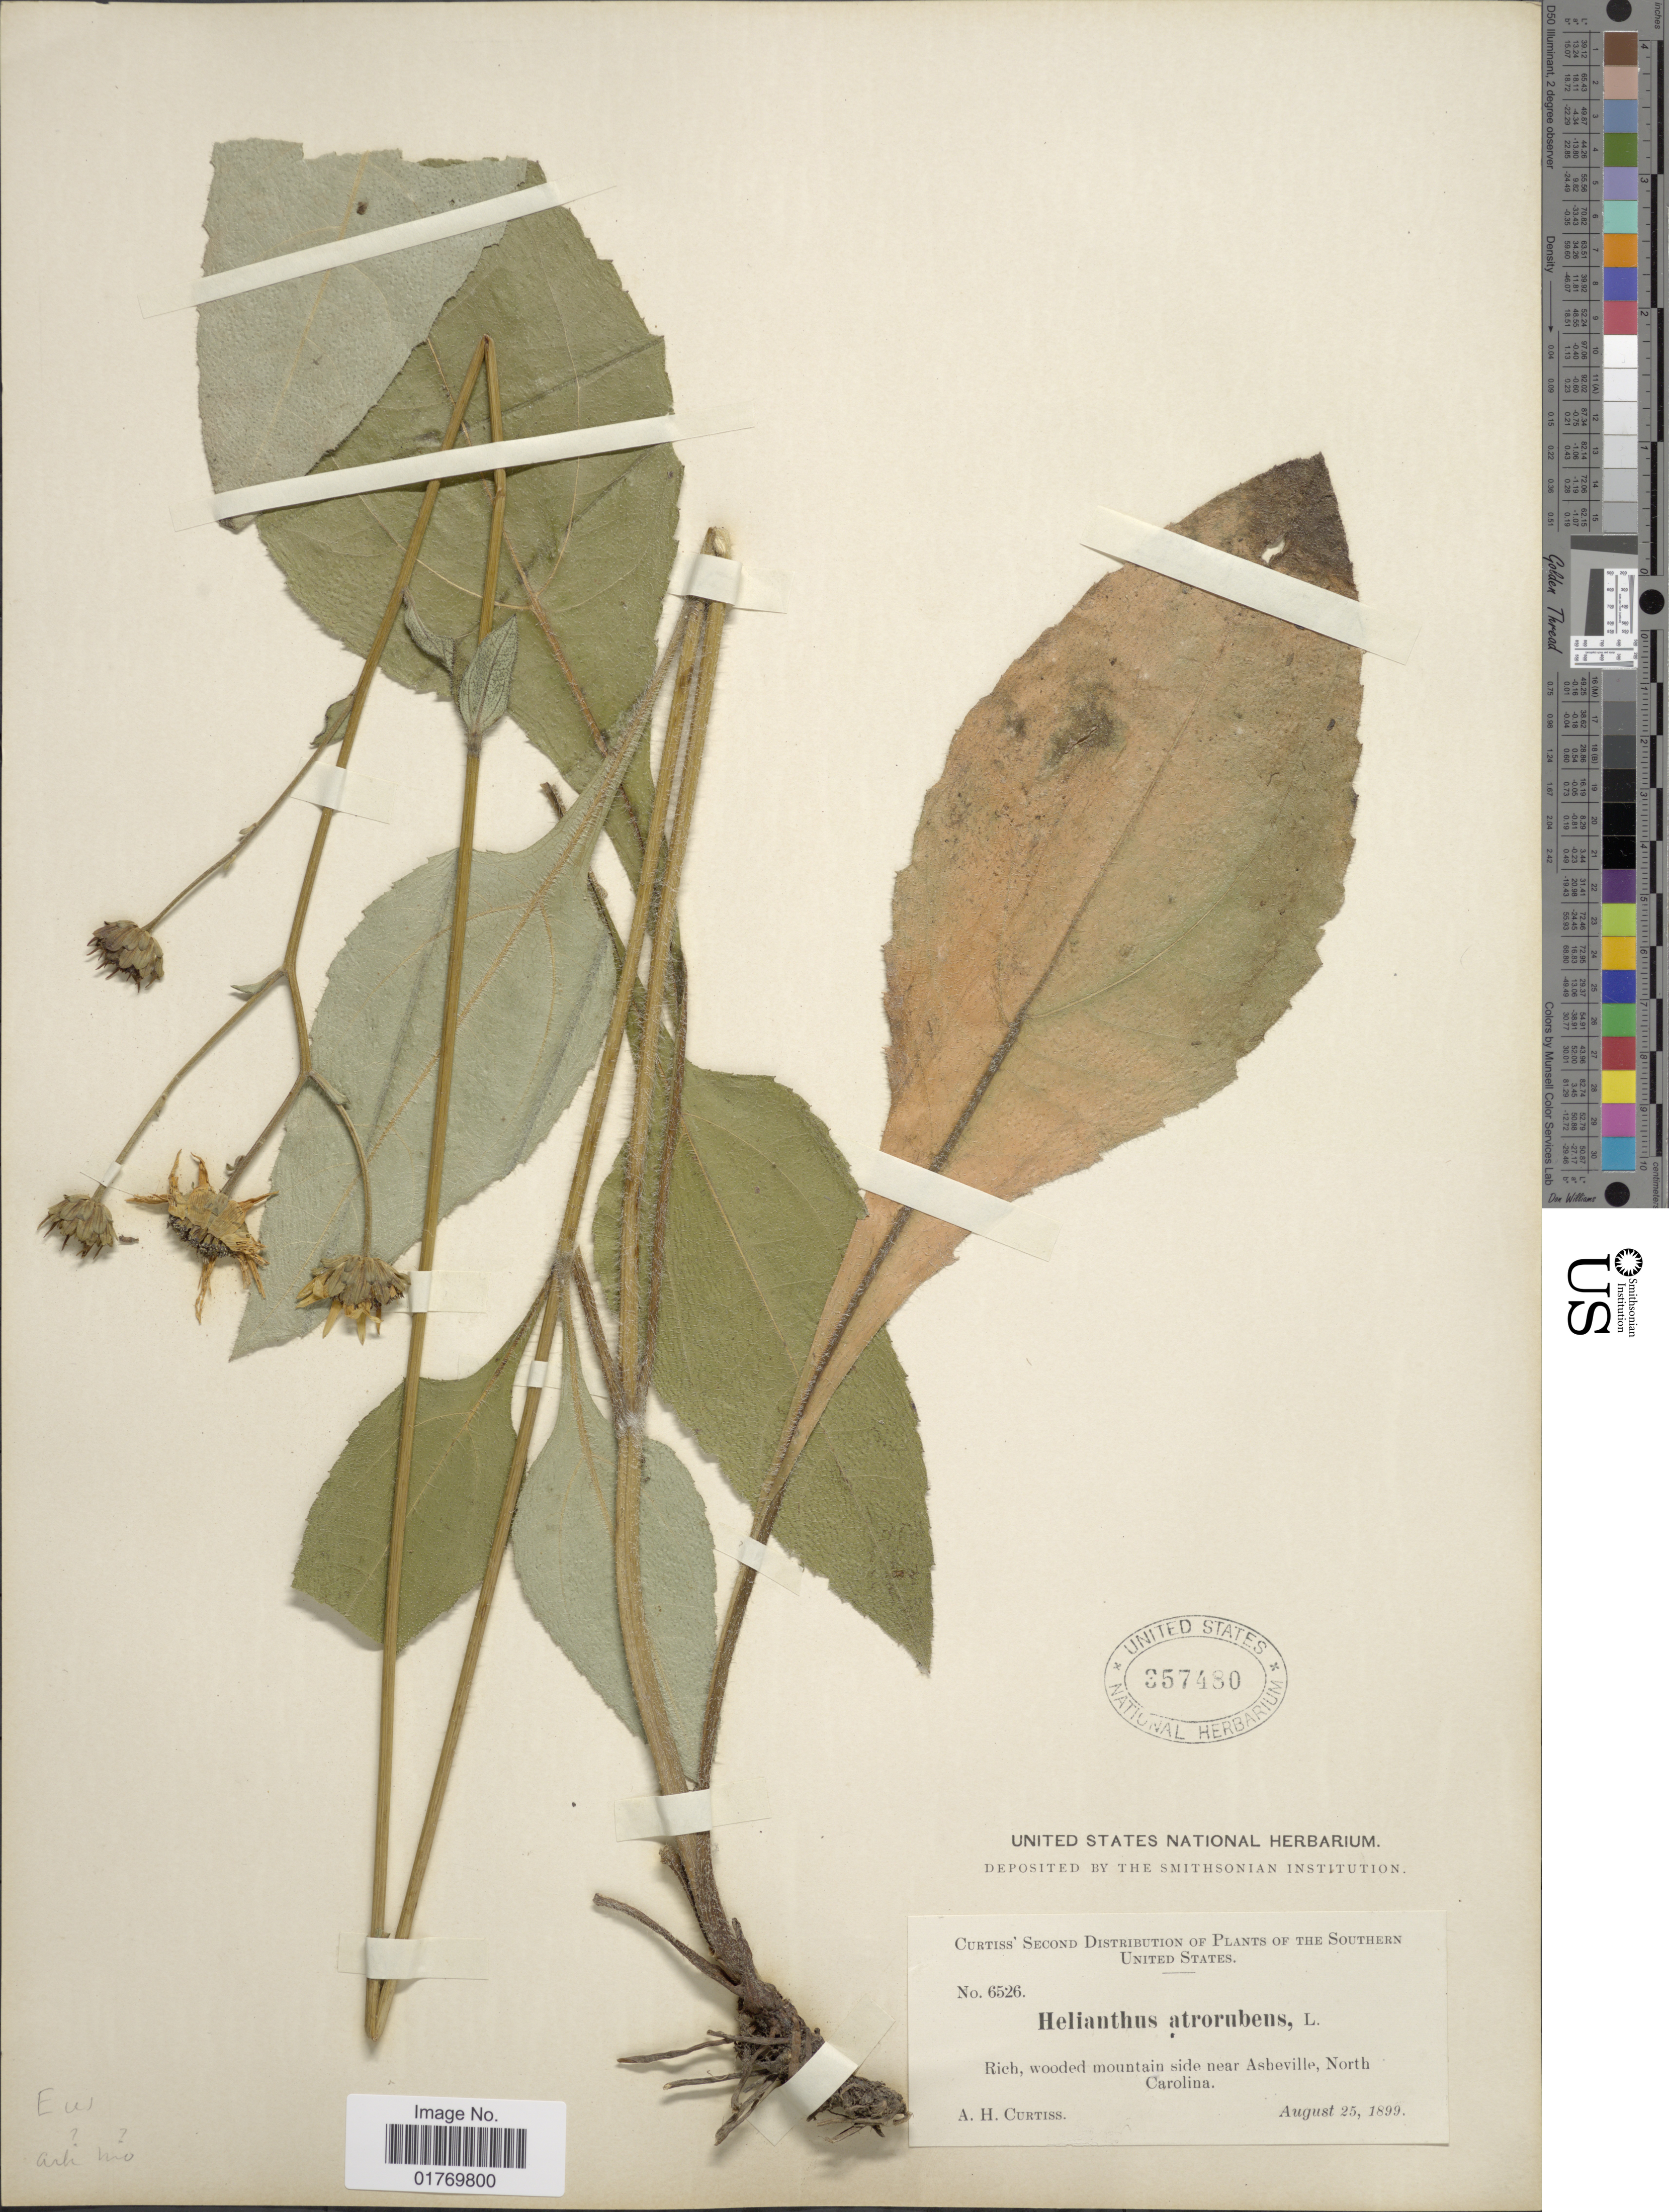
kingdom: Plantae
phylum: Tracheophyta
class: Magnoliopsida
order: Asterales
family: Asteraceae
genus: Helianthus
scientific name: Helianthus atrorubens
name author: L.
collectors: A. H. Curtiss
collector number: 6526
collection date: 1899-08-25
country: United States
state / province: North Carolina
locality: Rich, wooded mountain side near Asheville, Northe Carolina. Southern United States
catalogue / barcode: US 357480